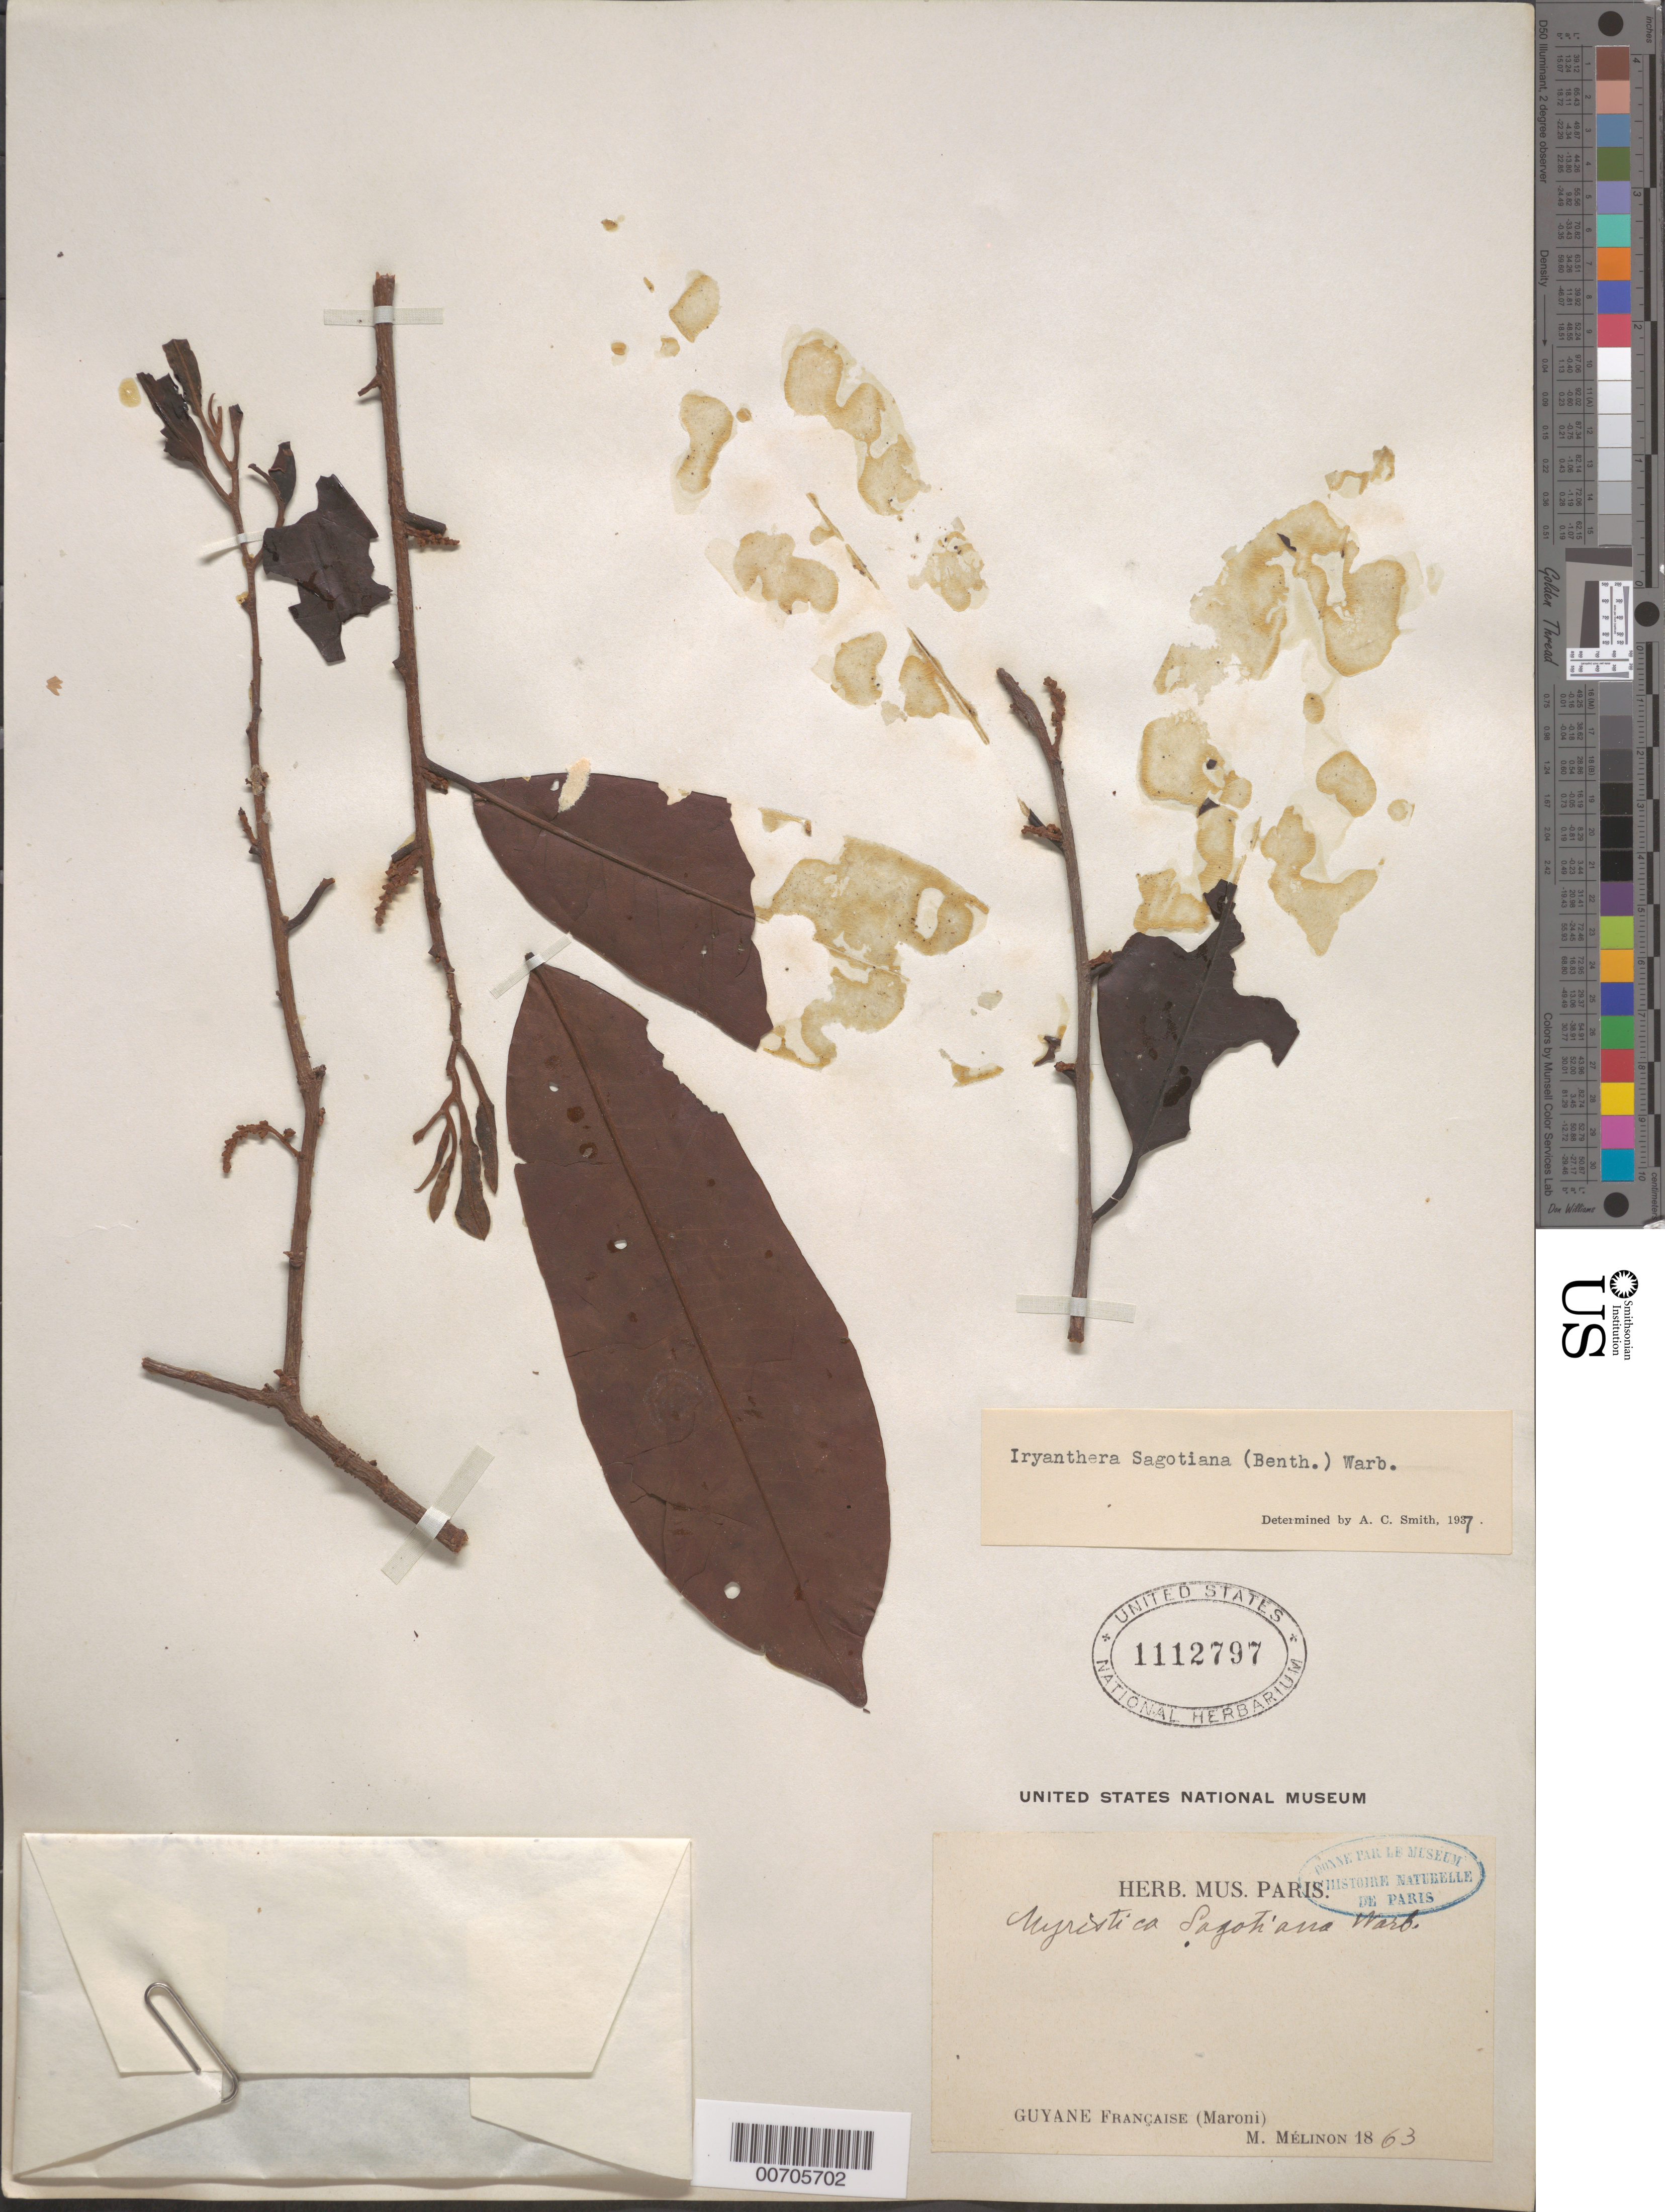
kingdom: Plantae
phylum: Tracheophyta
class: Magnoliopsida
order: Magnoliales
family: Myristicaceae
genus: Iryanthera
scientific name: Iryanthera sagotiana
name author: (Benth.) Warb.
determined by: Smith, A. C.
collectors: E. Mélinon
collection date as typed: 1863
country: French Guiana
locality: Maroni R.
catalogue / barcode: US 1112797